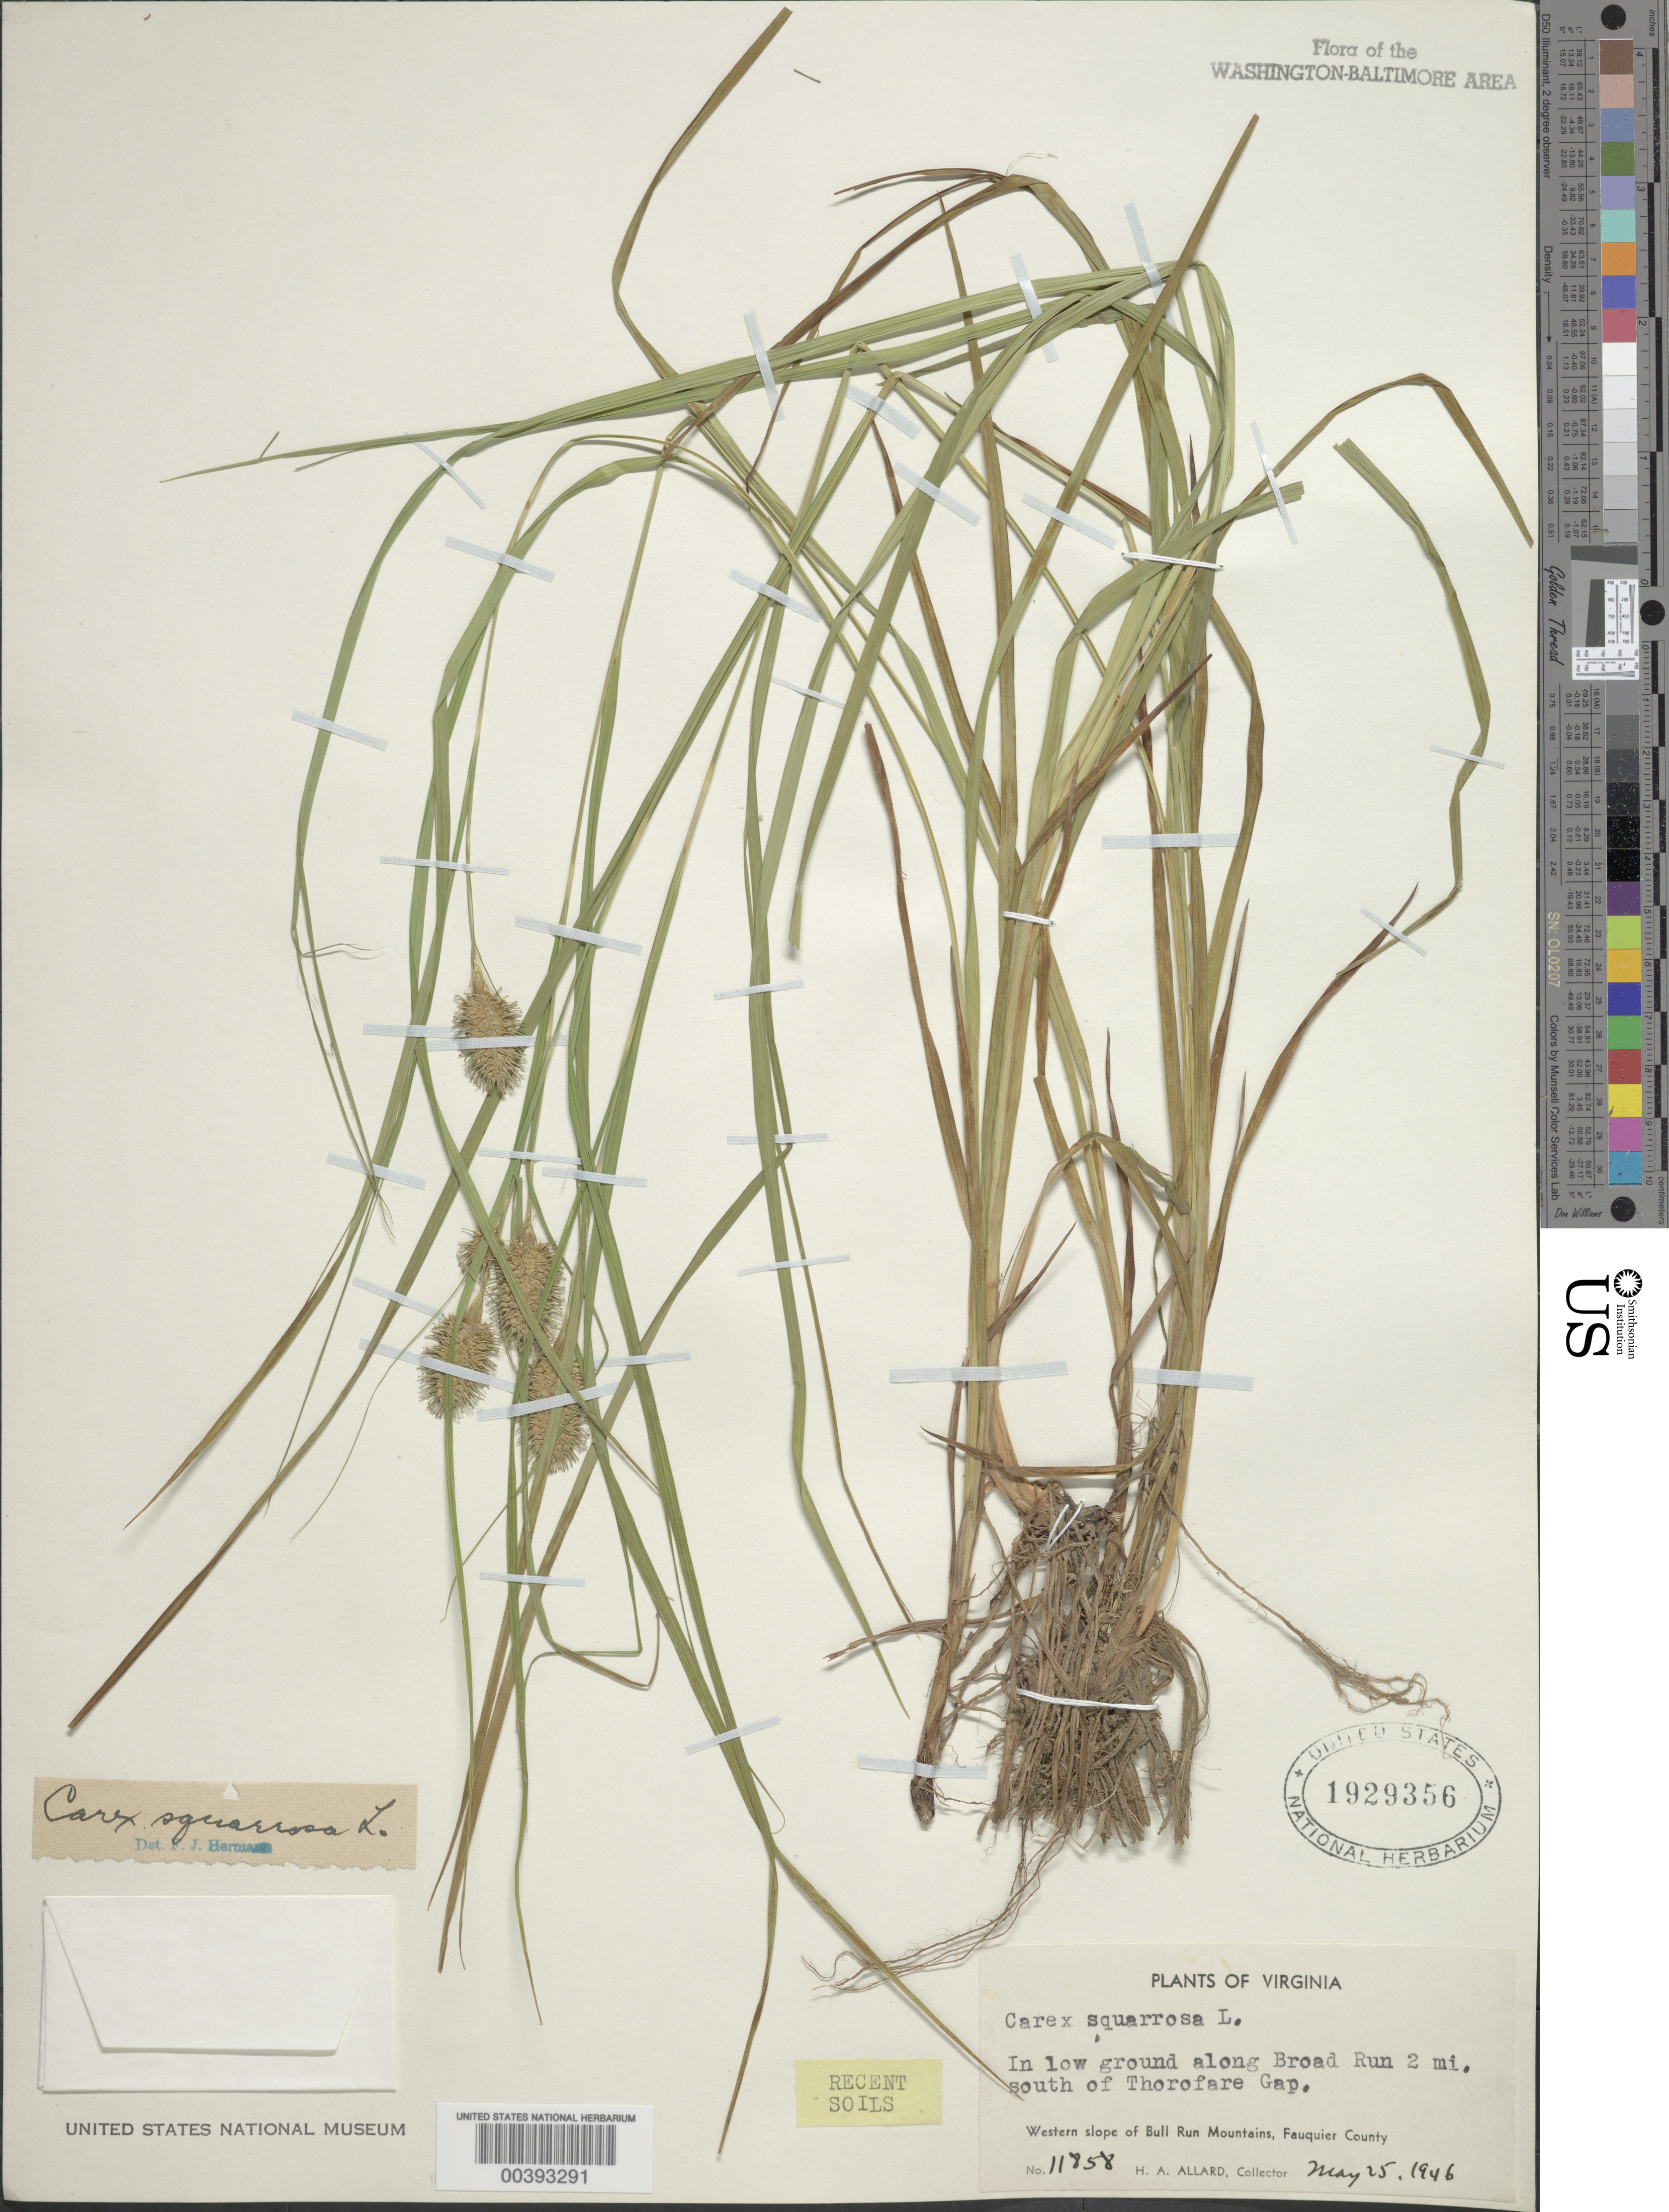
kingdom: Plantae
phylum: Tracheophyta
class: Liliopsida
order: Poales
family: Cyperaceae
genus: Carex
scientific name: Carex squarrosa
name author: L.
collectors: H. A. Allard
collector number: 11858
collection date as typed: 25 May 1946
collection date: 1946-05-25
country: United States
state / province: Virginia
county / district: Fauquier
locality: Broad Run below Thorofare Gap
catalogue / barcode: US 1929356